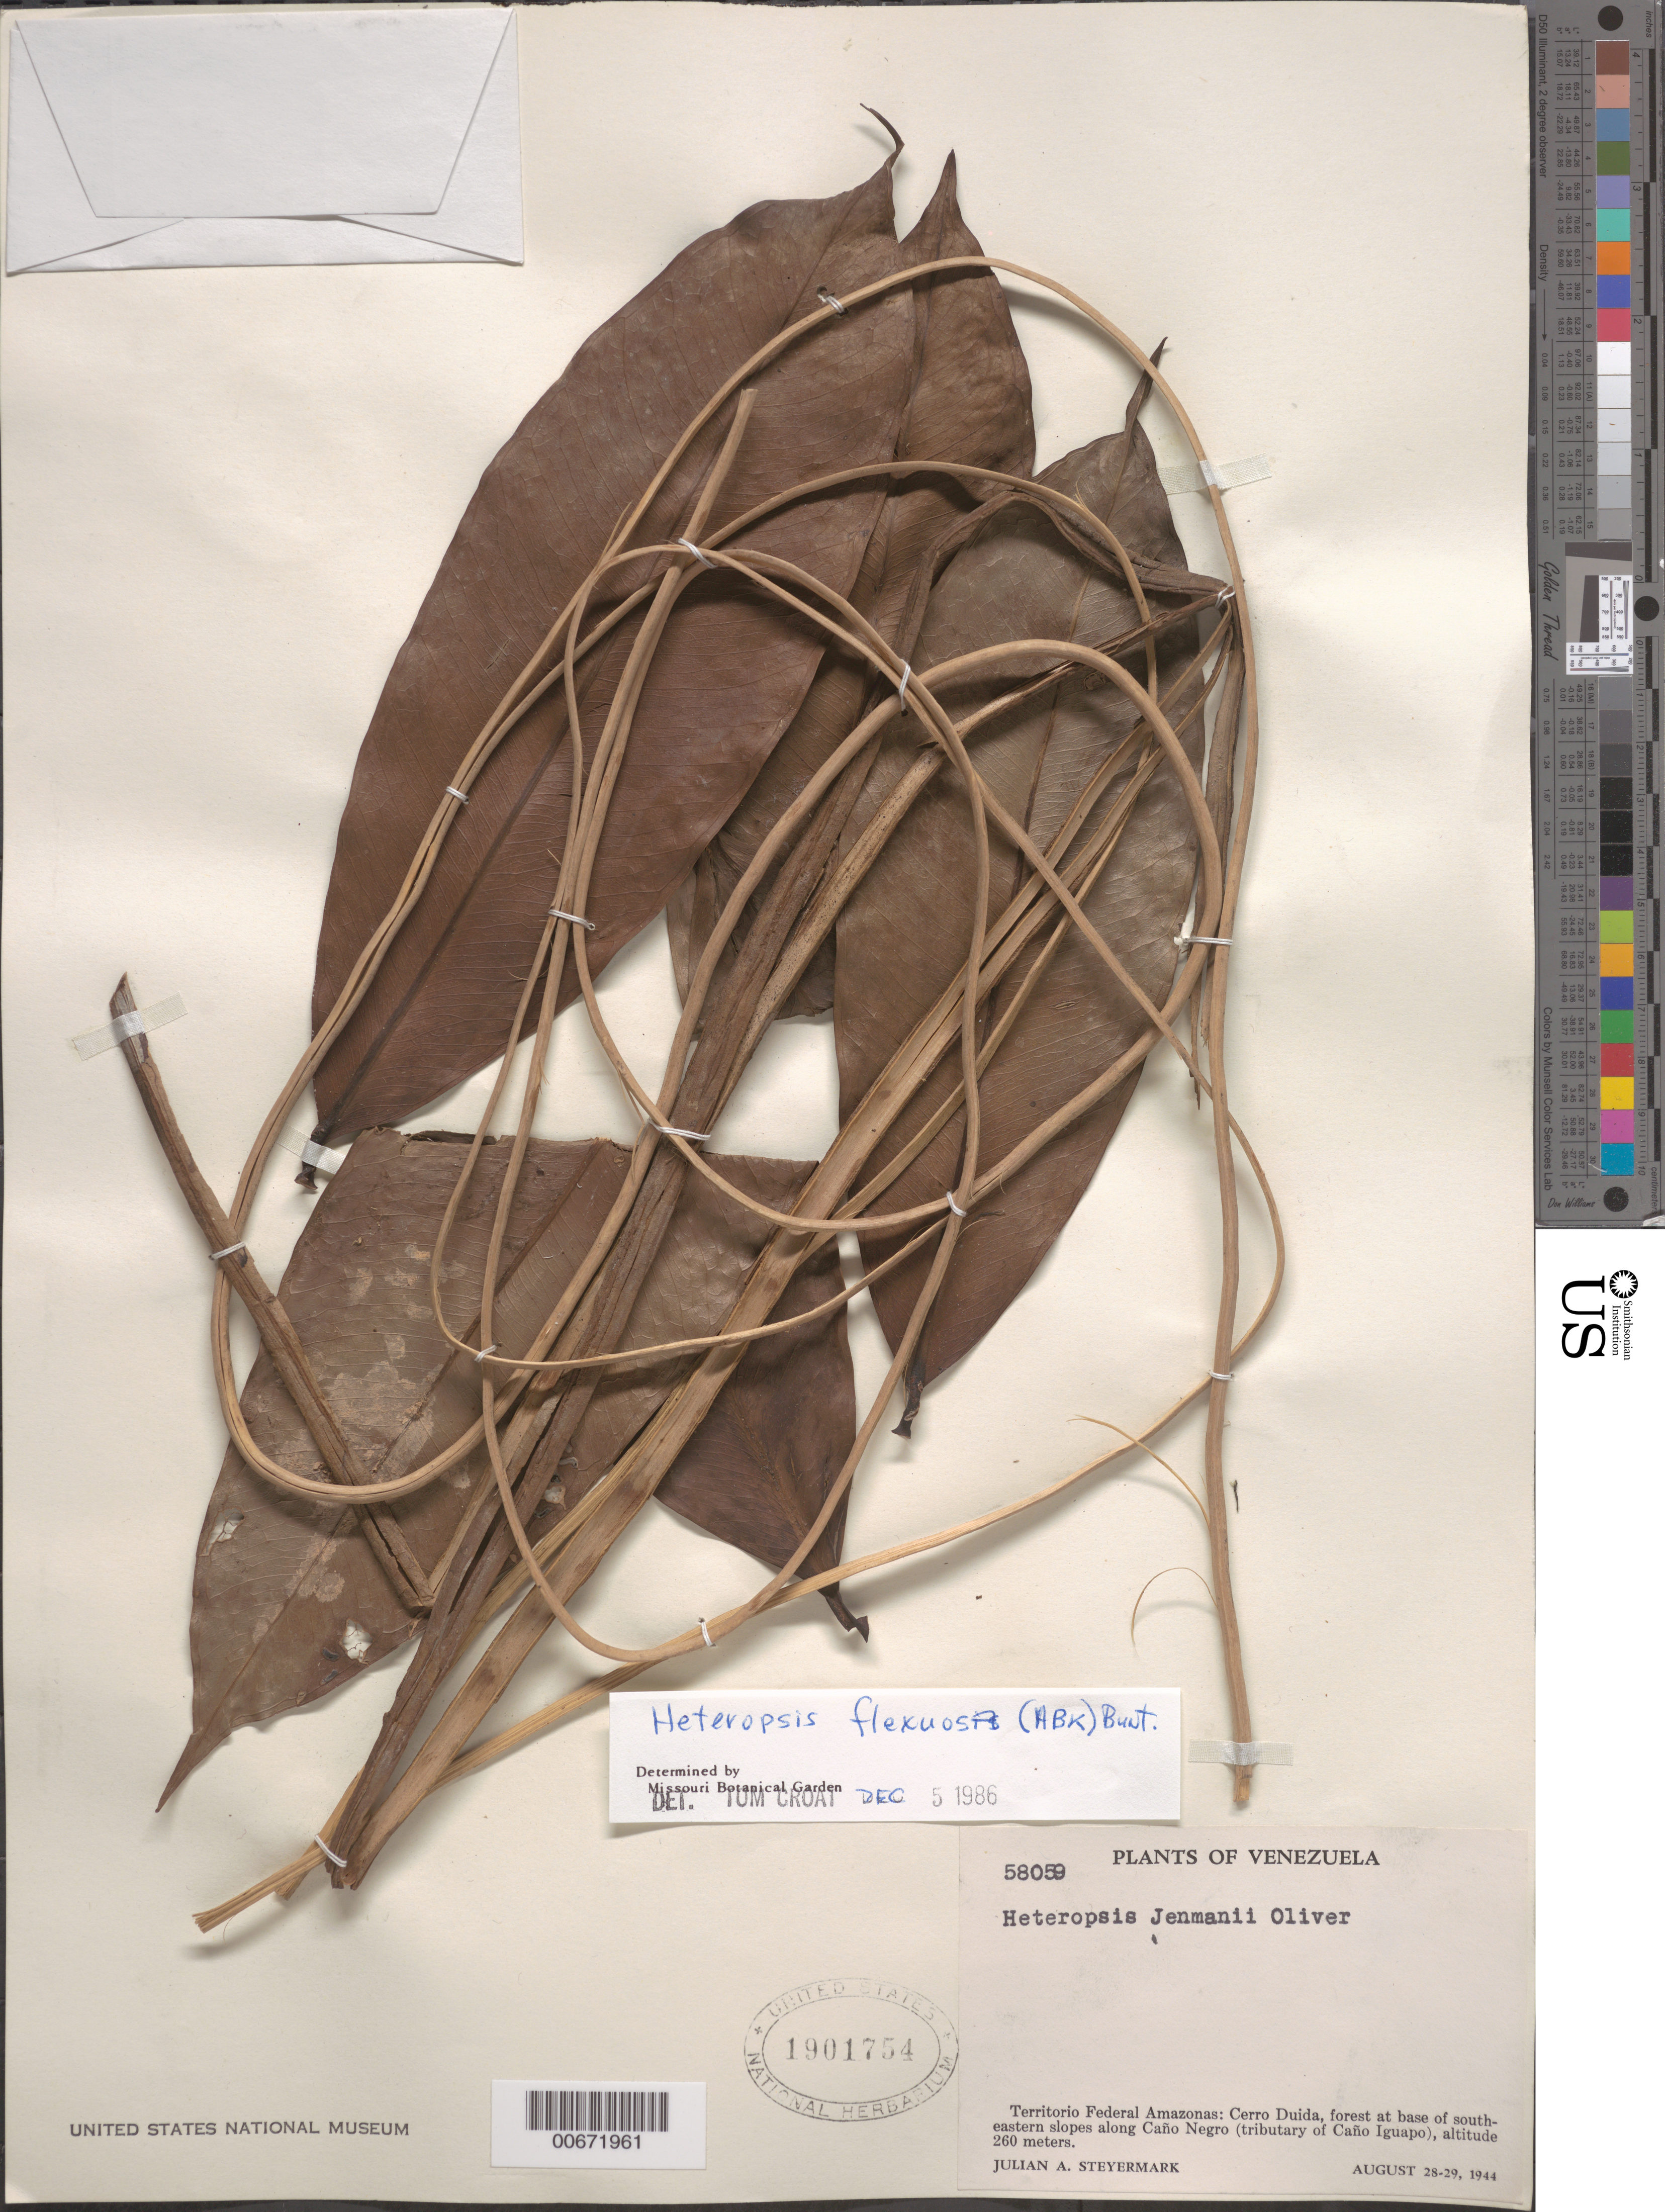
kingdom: Plantae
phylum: Tracheophyta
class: Liliopsida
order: Alismatales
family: Araceae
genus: Heteropsis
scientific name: Heteropsis flexuosa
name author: (Kunth) G.S. Bunting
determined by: Croat, Thomas B., Missouri Botanical Garden (MO)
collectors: J. Steyermark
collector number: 58059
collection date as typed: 28-Aug-44 to 29-Aug-44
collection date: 1944-08-28/1944-08-29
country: Venezuela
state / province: Amazonas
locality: Cerro Duida, southeastern-facing slopes along Caño Negro (tributary of Caño Iguapo)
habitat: Forest at base of southeastern slopes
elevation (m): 260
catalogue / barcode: US 1901754